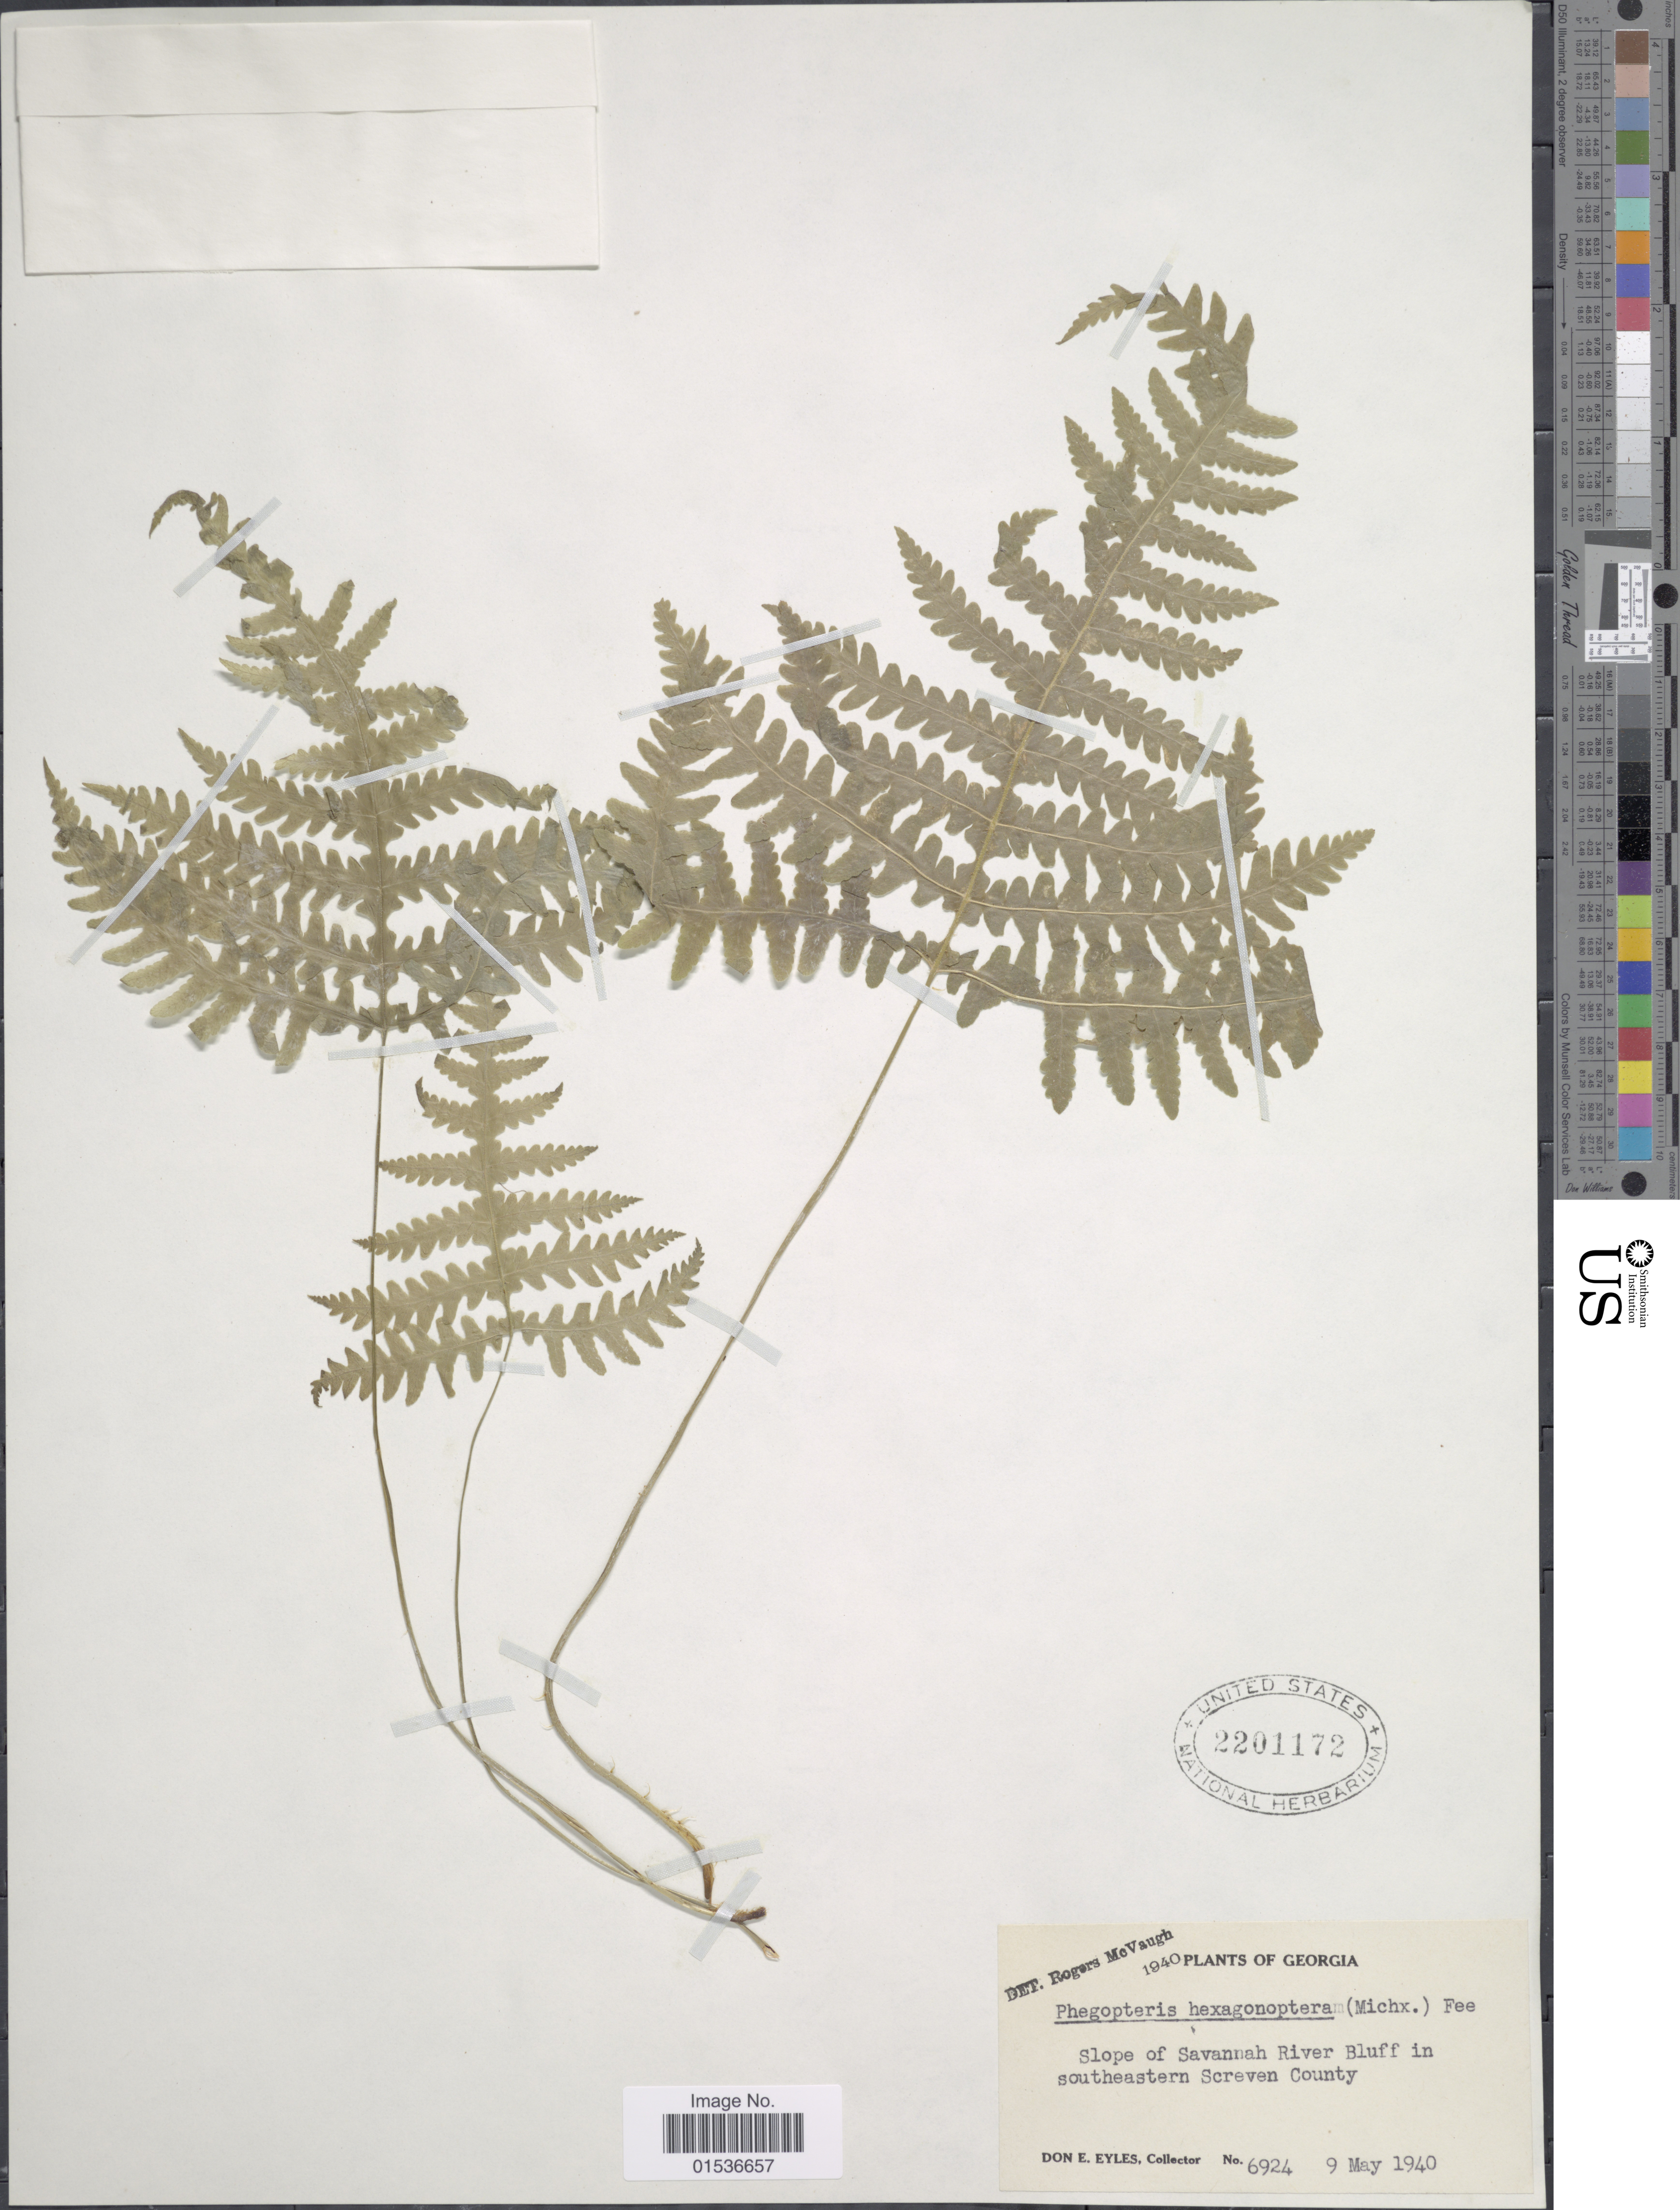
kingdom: Plantae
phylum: Tracheophyta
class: Polypodiopsida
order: Polypodiales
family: Thelypteridaceae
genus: Phegopteris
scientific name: Phegopteris hexagonoptera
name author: (Michx.) Fée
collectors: D. Eyles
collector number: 6924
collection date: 1940-05-09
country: United States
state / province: Georgia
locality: Georgia. Slope of Savannah River Bluff in southeastern Screven County.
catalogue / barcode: US 2201172